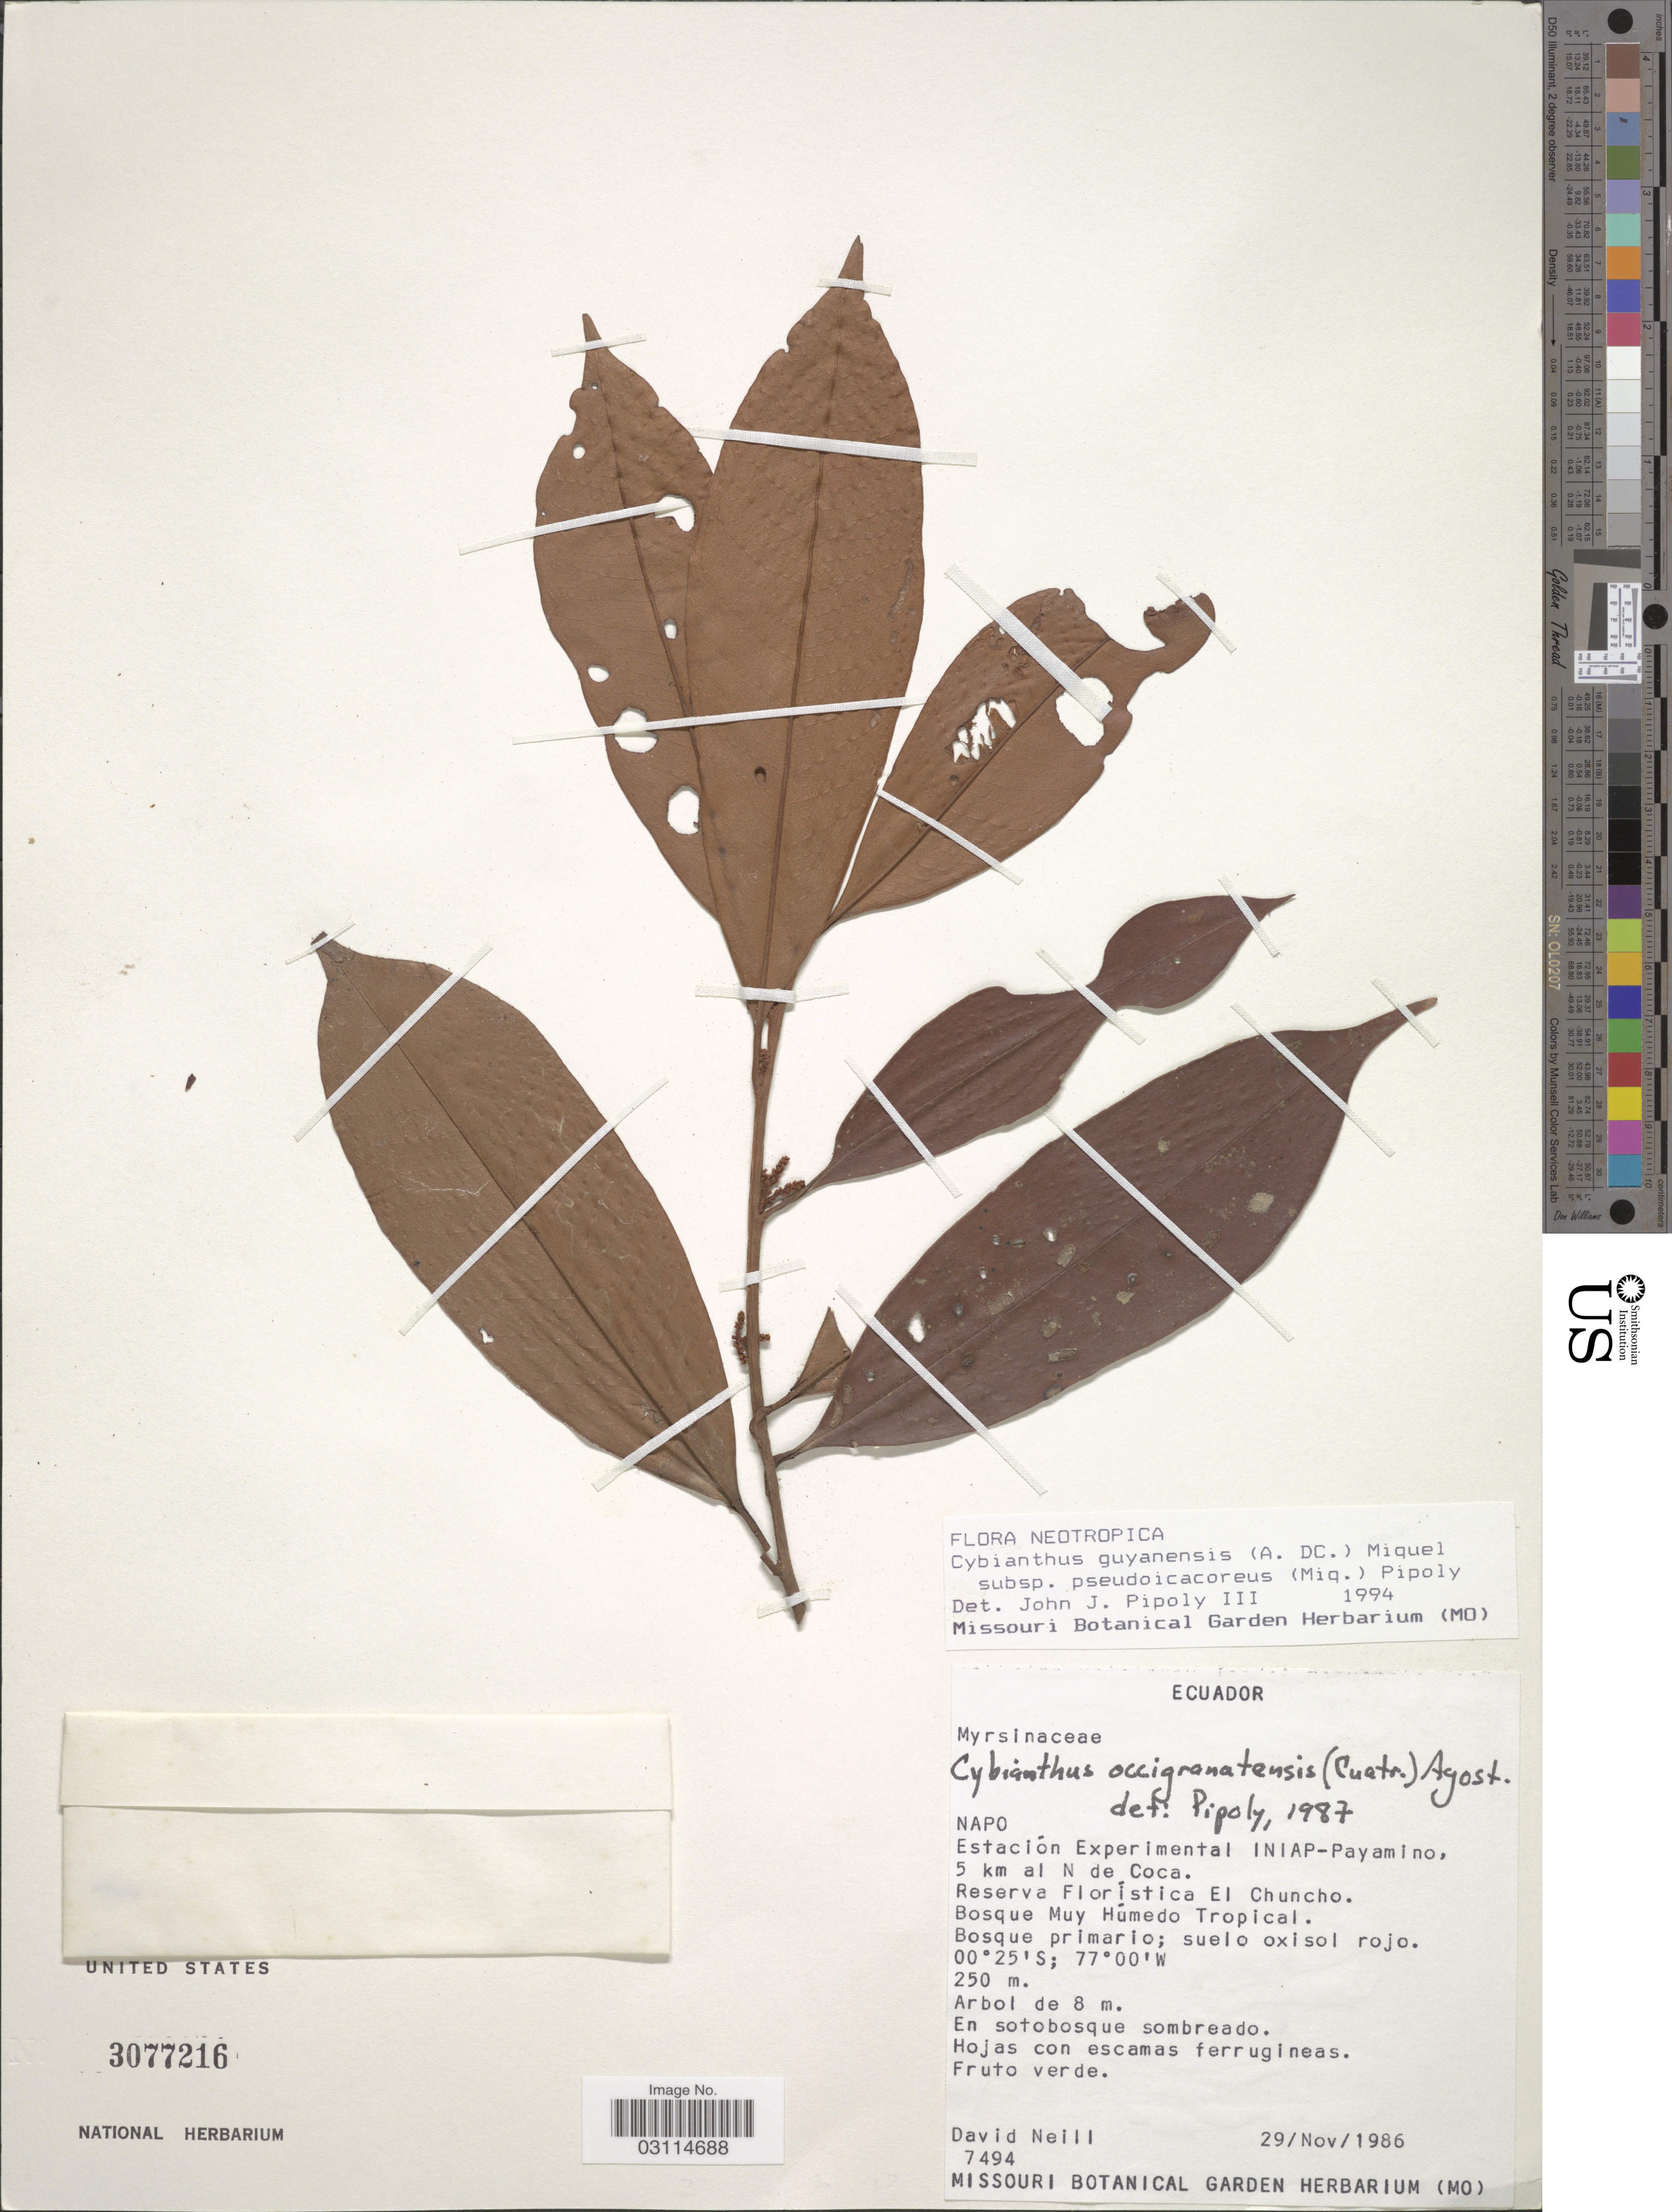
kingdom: Plantae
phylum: Tracheophyta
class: Magnoliopsida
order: Ericales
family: Primulaceae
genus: Cybianthus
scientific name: Cybianthus guyanensis subsp. pseudoicacoreus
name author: (Miq.) Pipoly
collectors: D. Neill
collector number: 7494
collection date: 1986-11-29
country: Ecuador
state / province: Napo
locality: Estación Experimental INIAP-Payamino, 5 km al N de Coca. Reserva Florística El Chuncho. Bosque Muy Húmedo Tropical.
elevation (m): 250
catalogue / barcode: US 3077216